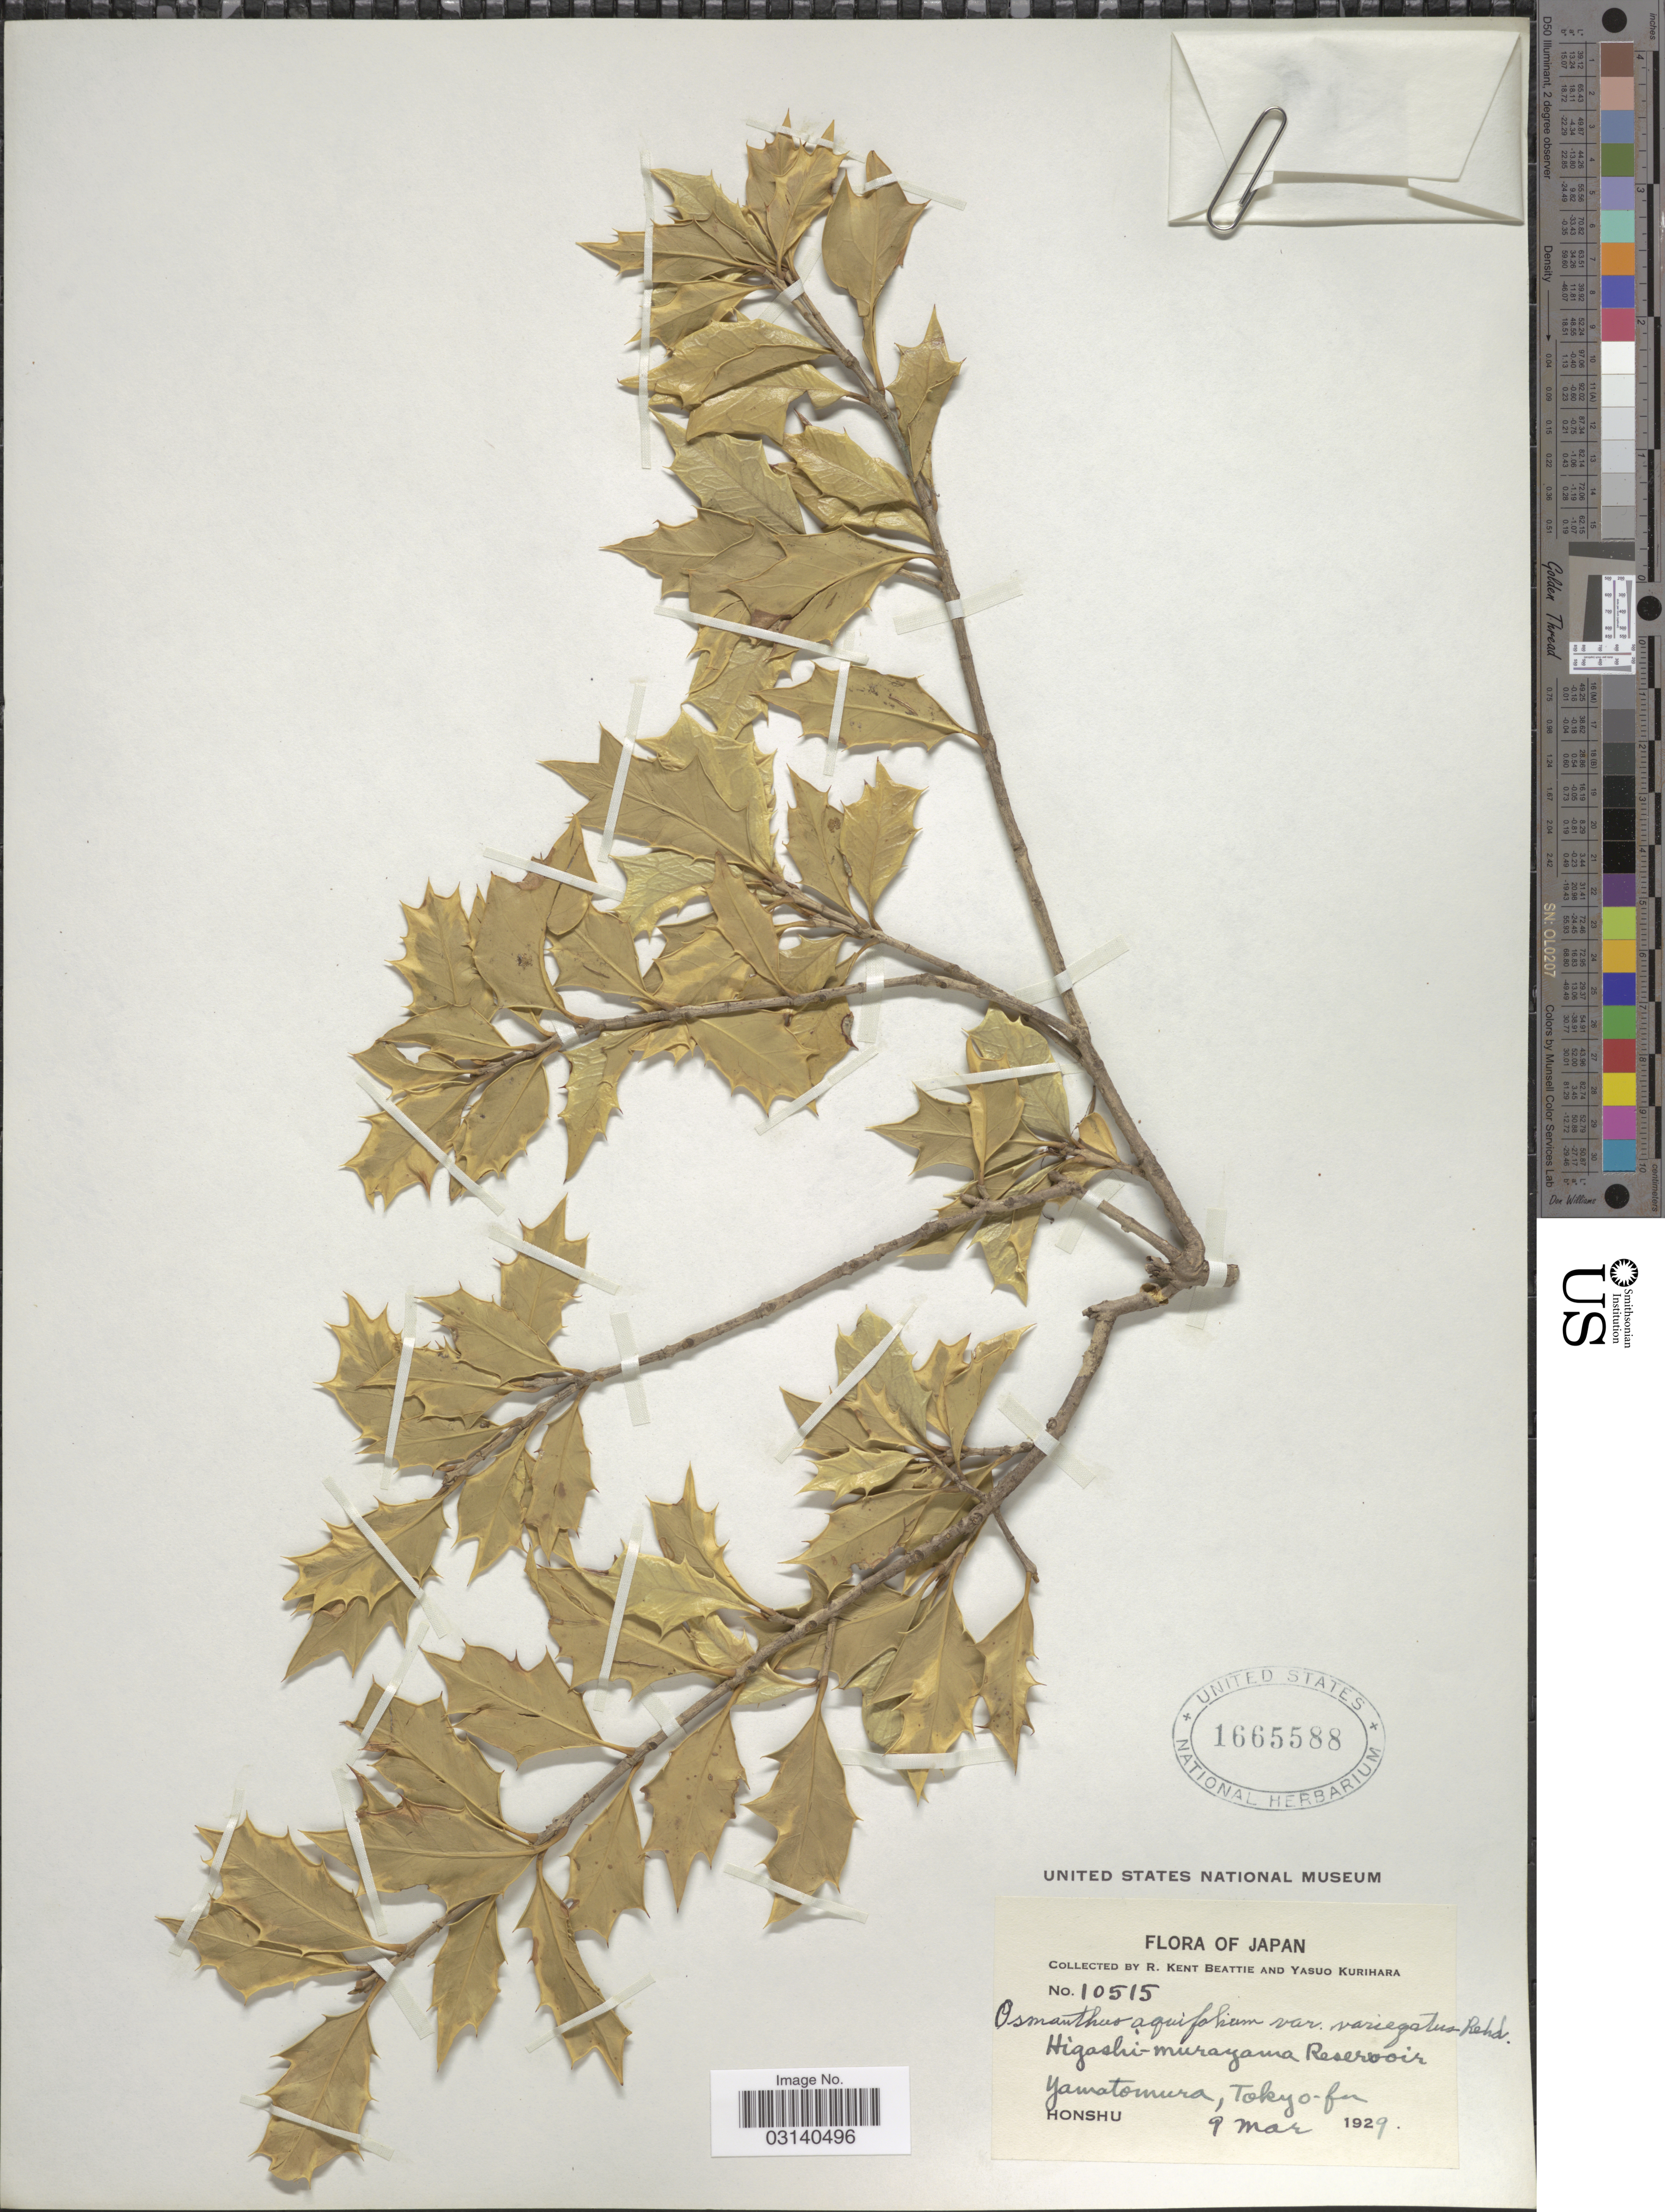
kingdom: Plantae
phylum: Tracheophyta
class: Magnoliopsida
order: Lamiales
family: Oleaceae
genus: Osmanthus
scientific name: Osmanthus aquifolium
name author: (Siebold & Zucc.) J. Dix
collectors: R. K. Beattie & Y. Kurihara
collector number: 10515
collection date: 1929-09-03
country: Japan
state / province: Tokyo, Federal City of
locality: Japan, Higashi-murayama Reservoir Yamatomura, Tokyo-fu, Honshu.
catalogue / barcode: US 1665588